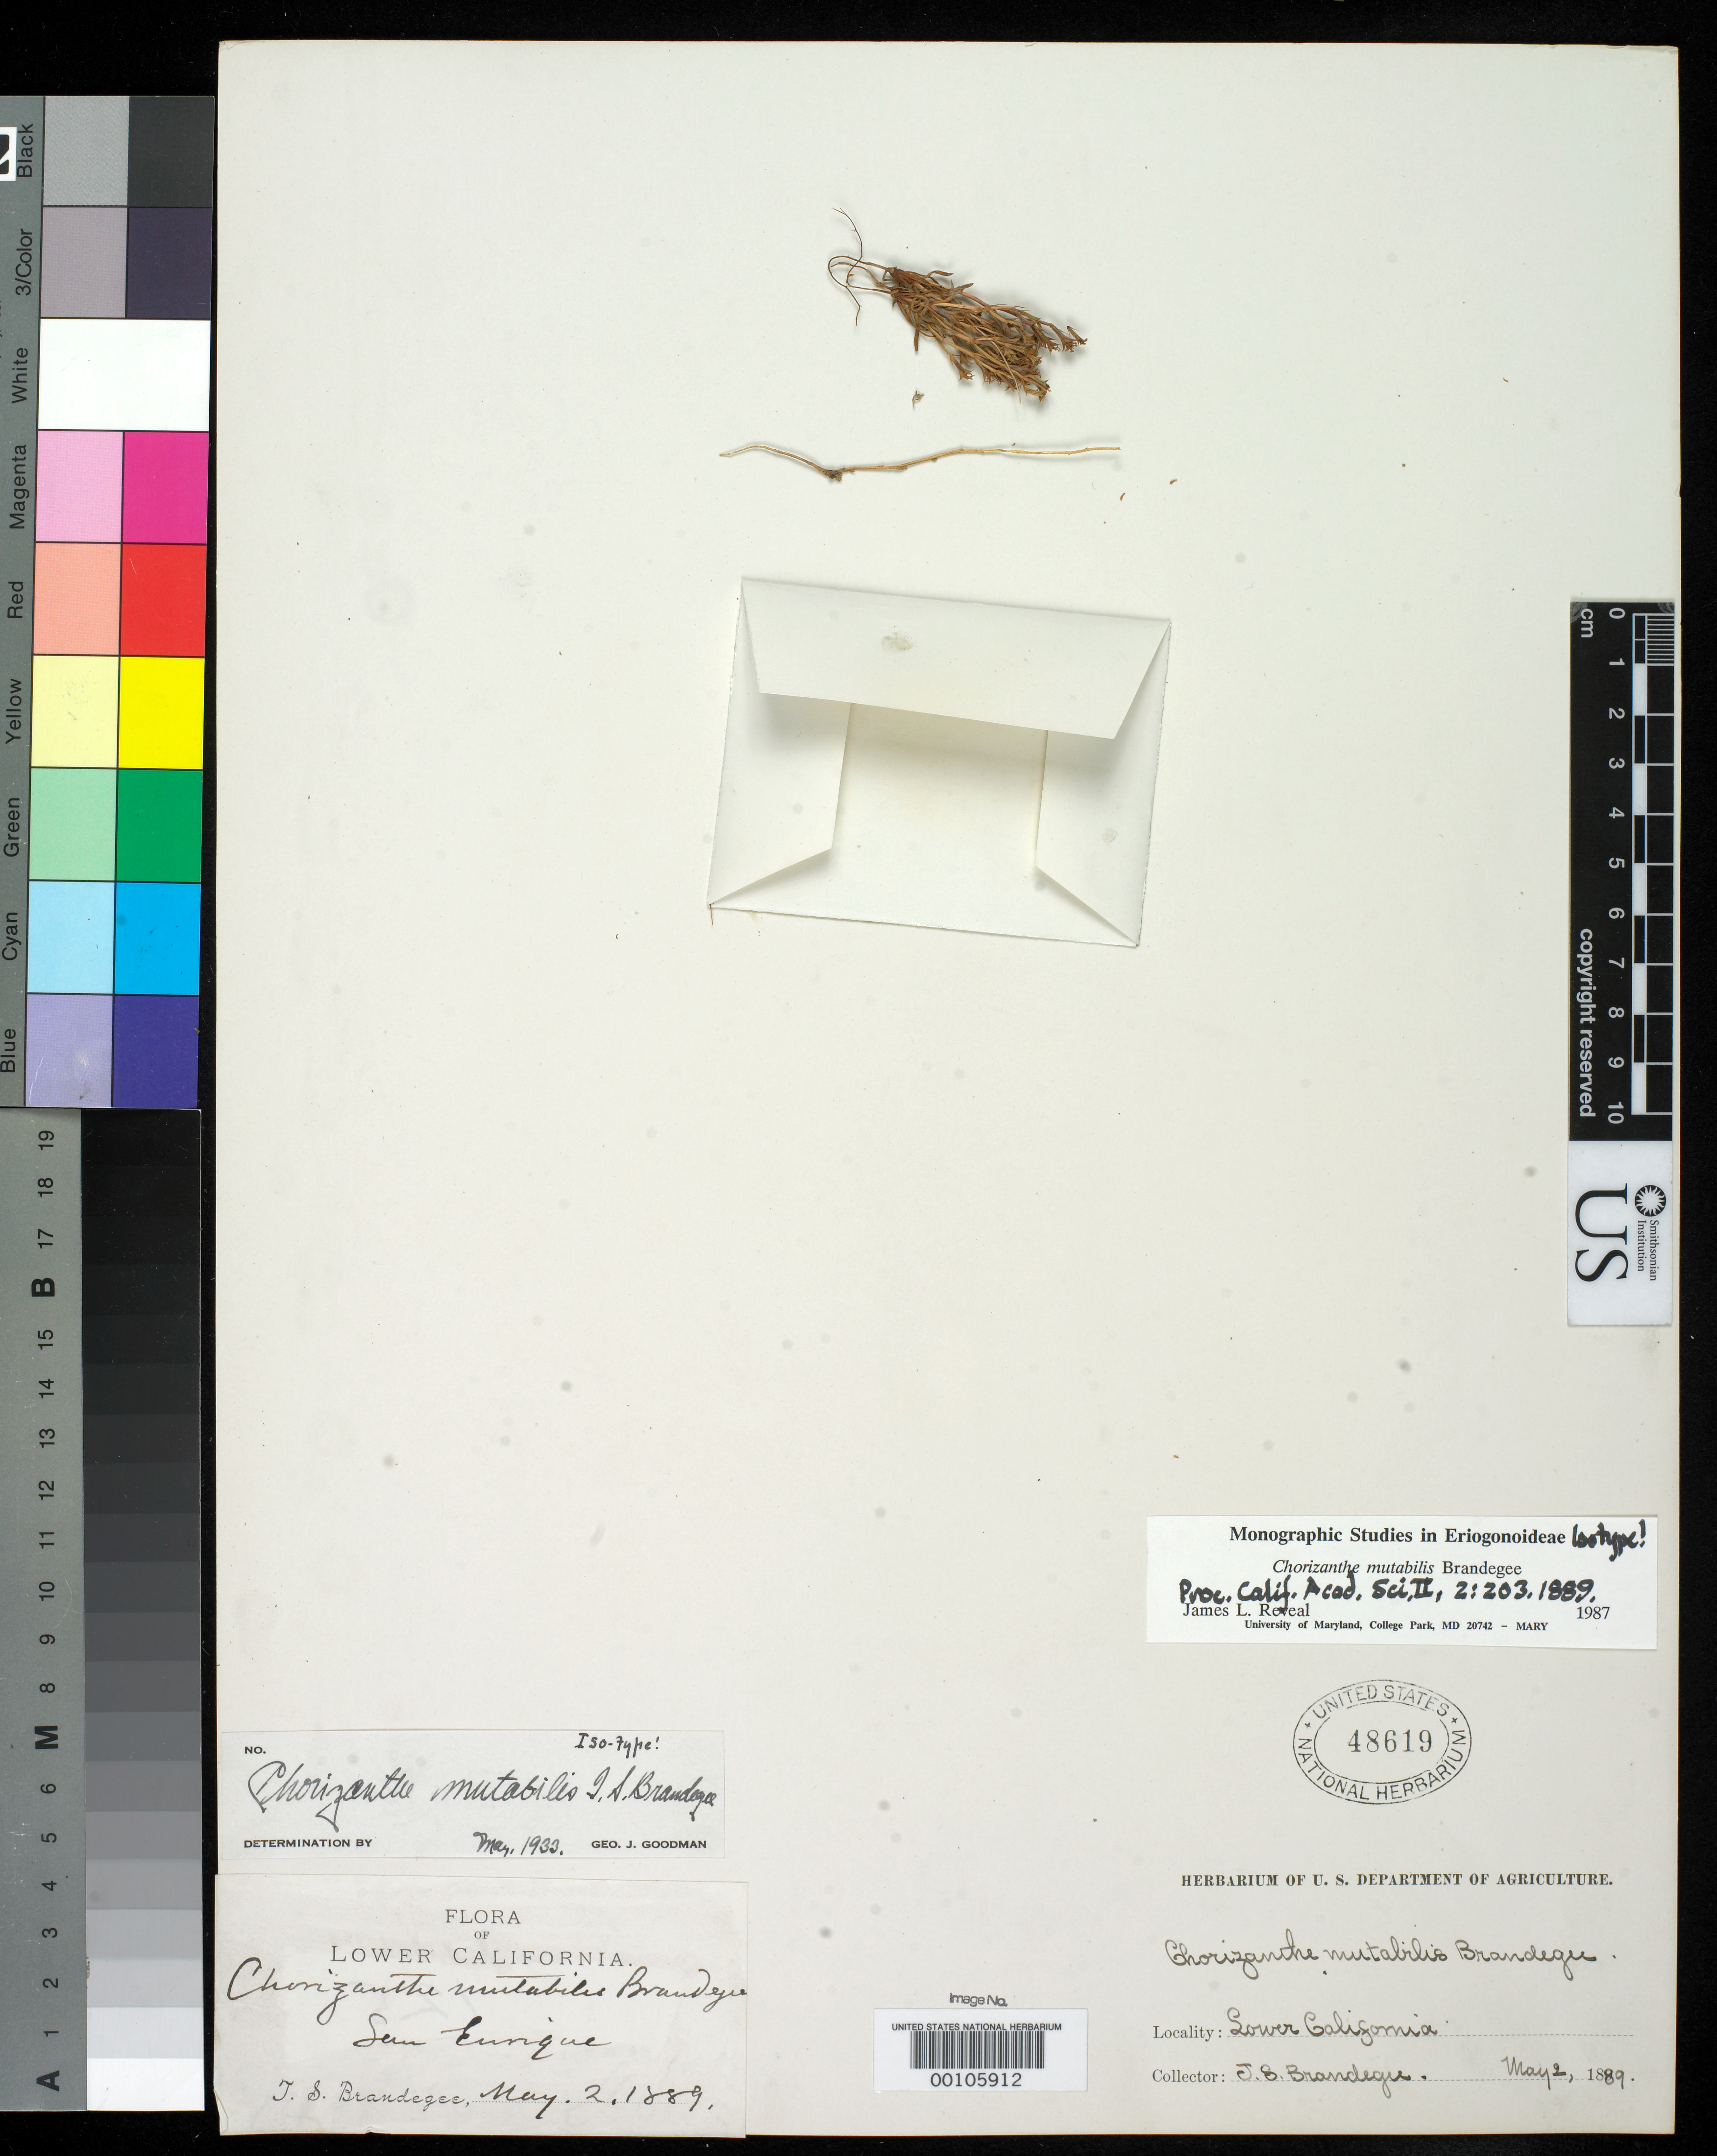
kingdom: Plantae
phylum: Tracheophyta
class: Magnoliopsida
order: Caryophyllales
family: Polygonaceae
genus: Chorizanthe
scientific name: Chorizanthe mutabilis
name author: Brandegee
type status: Isotype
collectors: T. S. Brandegee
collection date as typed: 02 May 1809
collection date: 1809-05-02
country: Mexico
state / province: Baja California Sur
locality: San Enrigue.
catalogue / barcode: US 48619